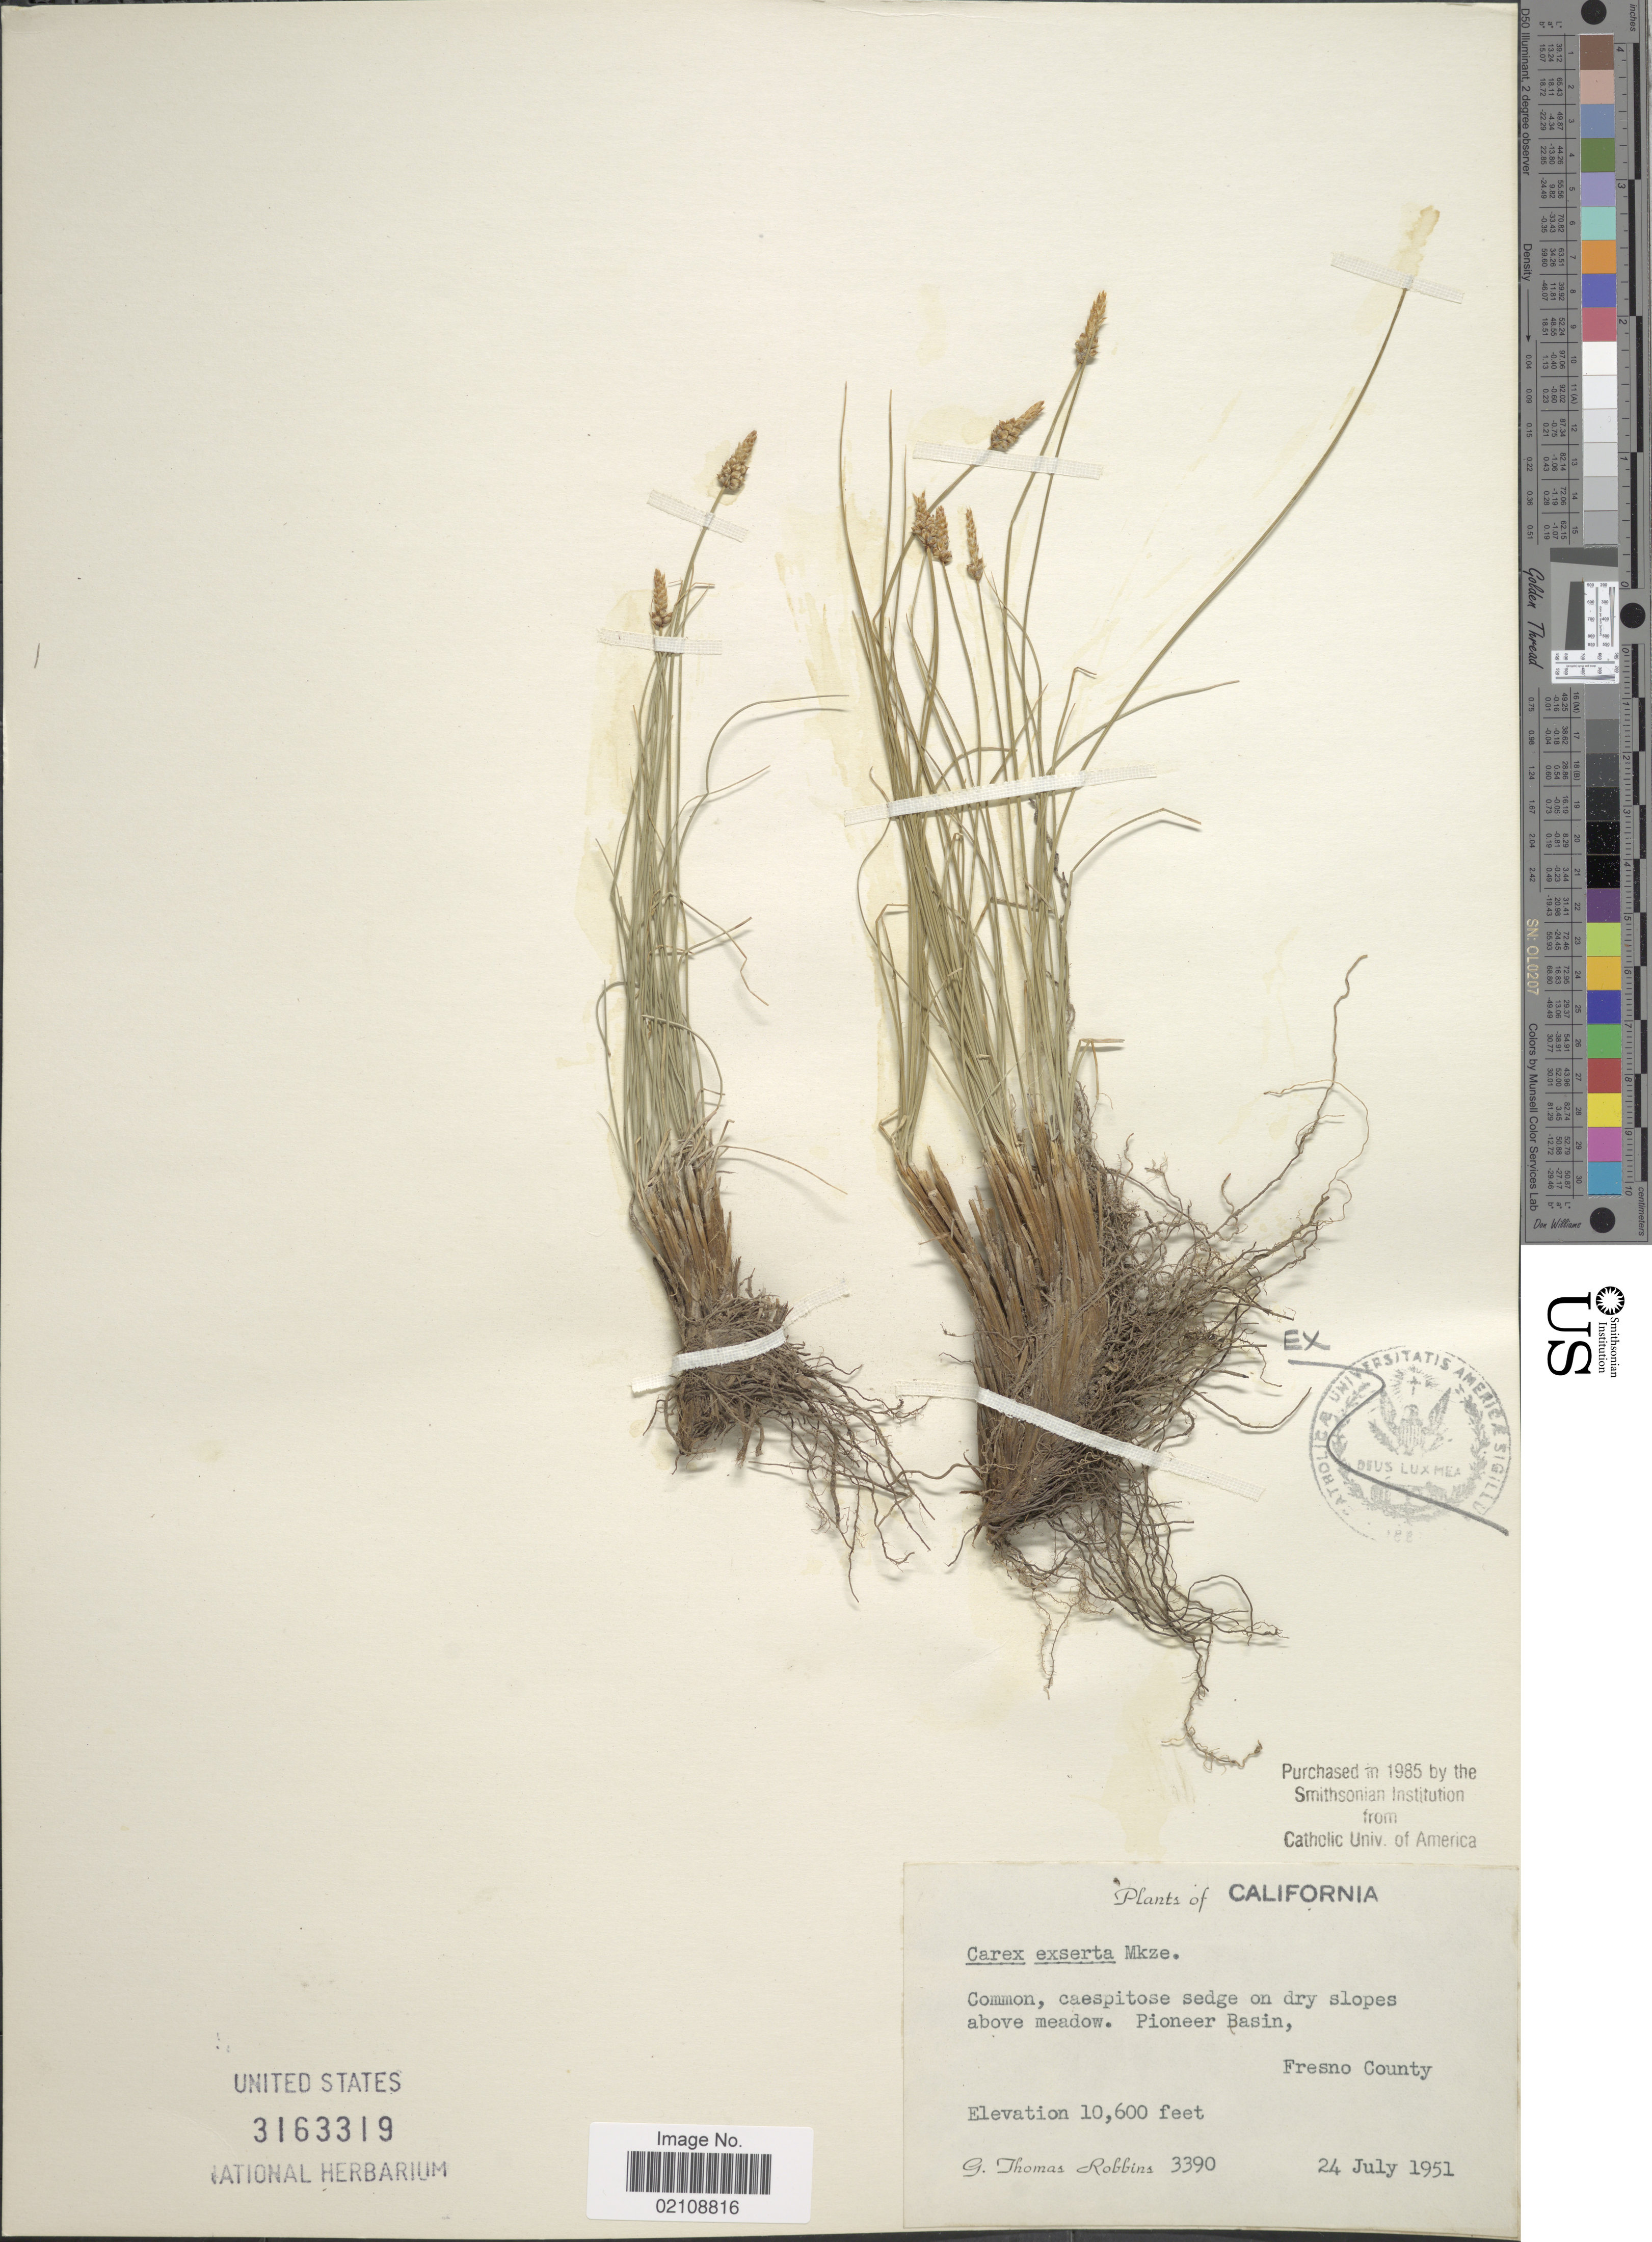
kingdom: Plantae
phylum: Tracheophyta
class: Liliopsida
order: Poales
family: Cyperaceae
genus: Carex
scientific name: Carex filifolia var. erostrata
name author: Kük.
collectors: G. T. Robbins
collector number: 3390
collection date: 1951-07-24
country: United States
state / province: California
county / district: Fresno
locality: Pioneer Basin, Fresno County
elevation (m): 3231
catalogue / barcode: US 3163319